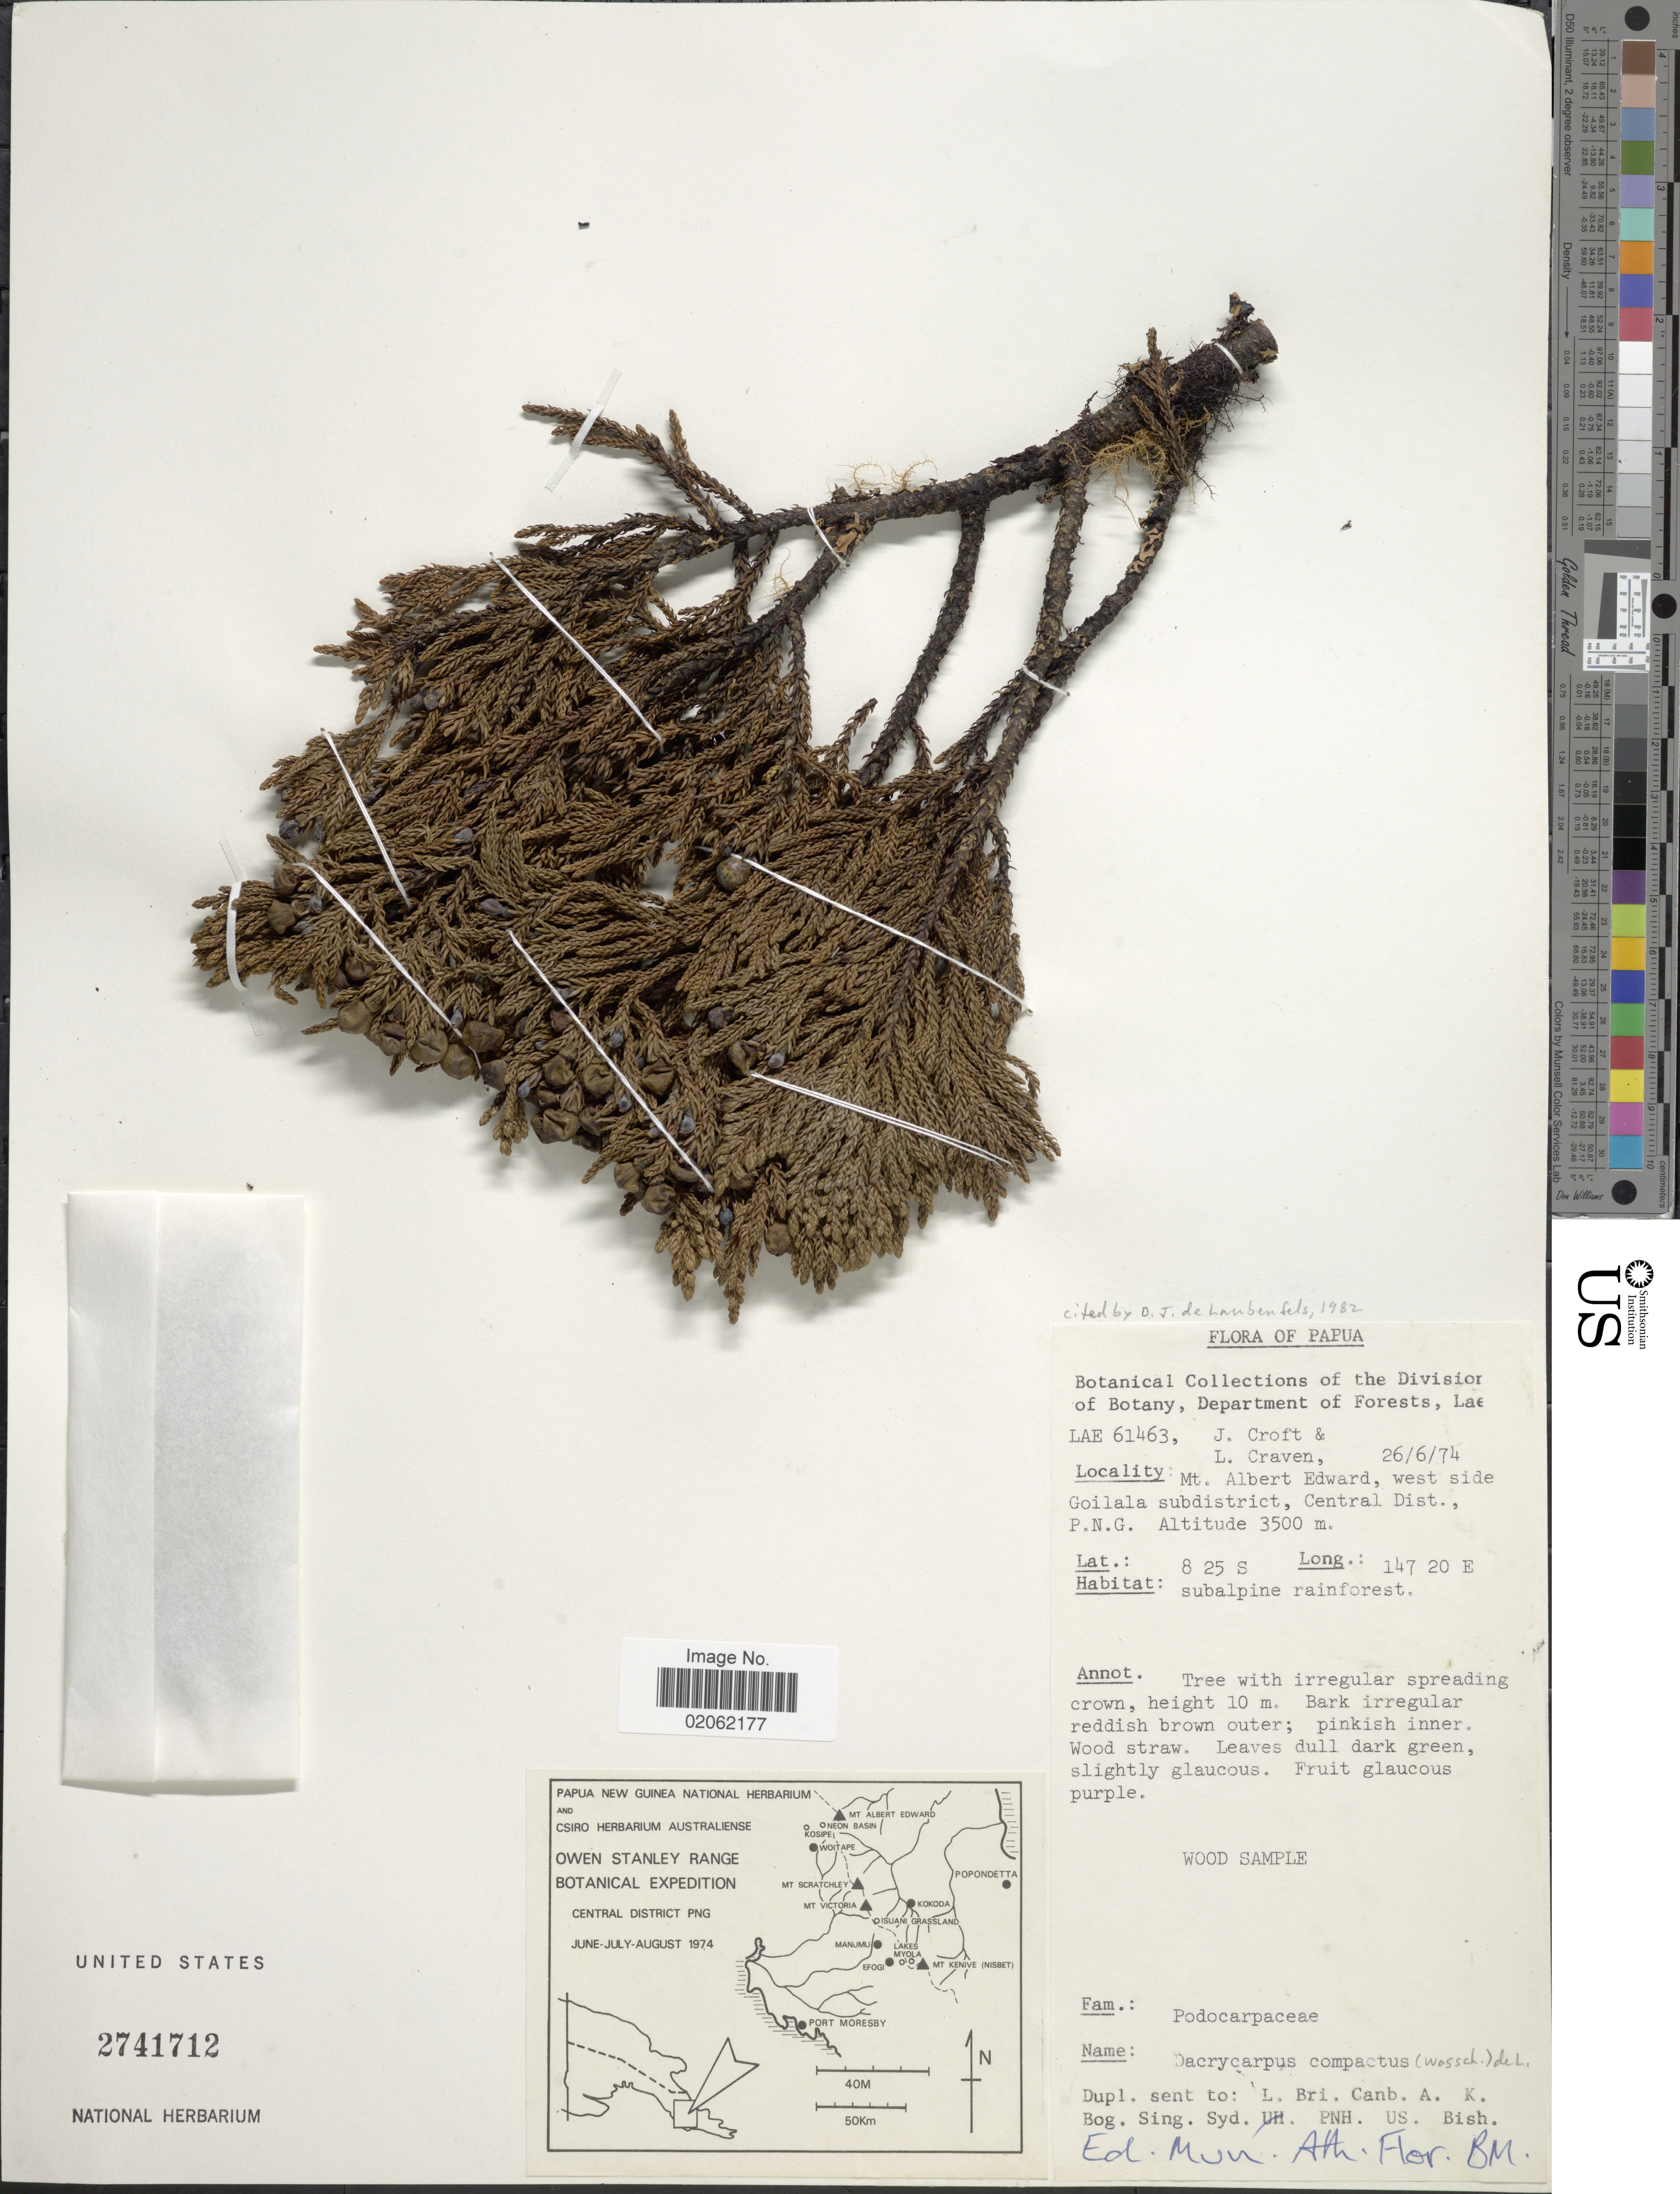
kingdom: Plantae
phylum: Tracheophyta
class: Pinopsida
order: Pinales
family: Podocarpaceae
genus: Dacrycarpus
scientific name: Dacrycarpus compactus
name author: (Wasscher) de Laub.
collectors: J. Croft & L. A. Craven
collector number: LAE 61463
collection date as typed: Transcribed d/m/y: 26/6/74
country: Papua New Guinea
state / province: Central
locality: Mt Albert Edward, west side Goilala subdistrict, Central Dist., P.N. G.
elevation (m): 3500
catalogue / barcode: US 2741712